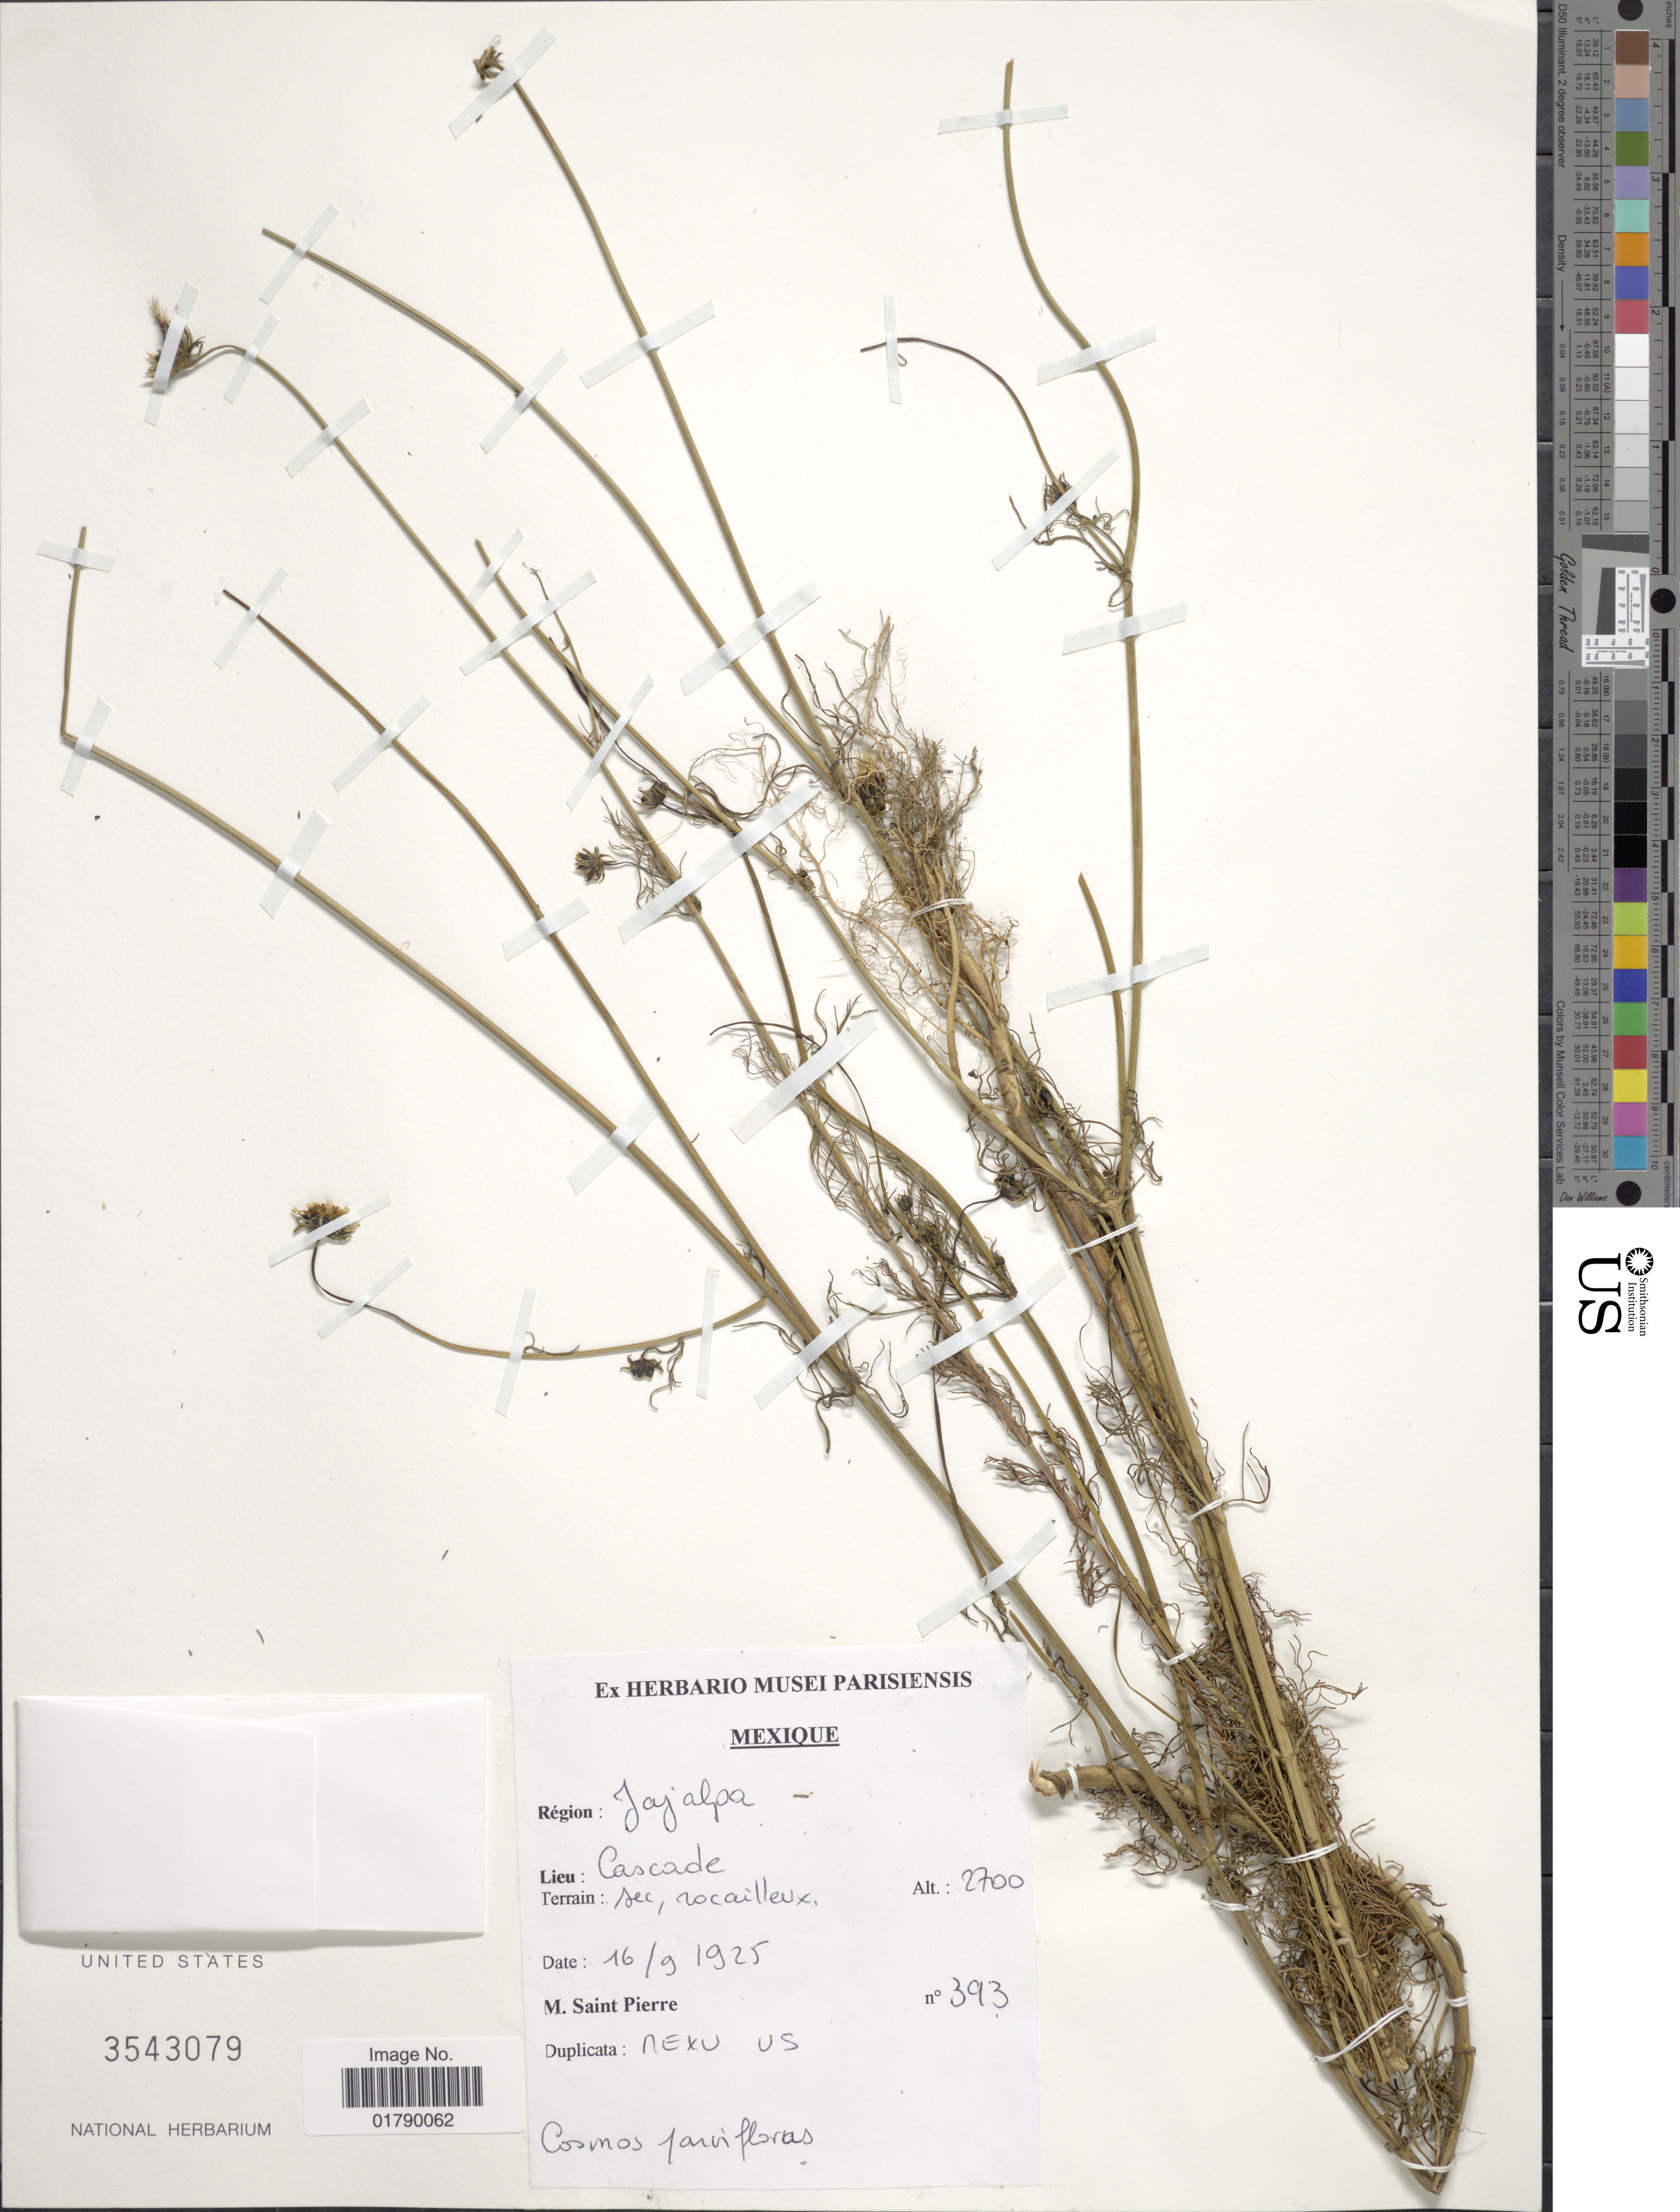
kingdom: Plantae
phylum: Tracheophyta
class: Magnoliopsida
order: Asterales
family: Asteraceae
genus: Cosmos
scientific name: Cosmos parviflorus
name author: (Jacq.) Pers.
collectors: M. Saint-Pierre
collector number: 393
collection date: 1925-09-16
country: Mexico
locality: Region: Jajalpa, Lieu: Cascade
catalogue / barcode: US 3543079